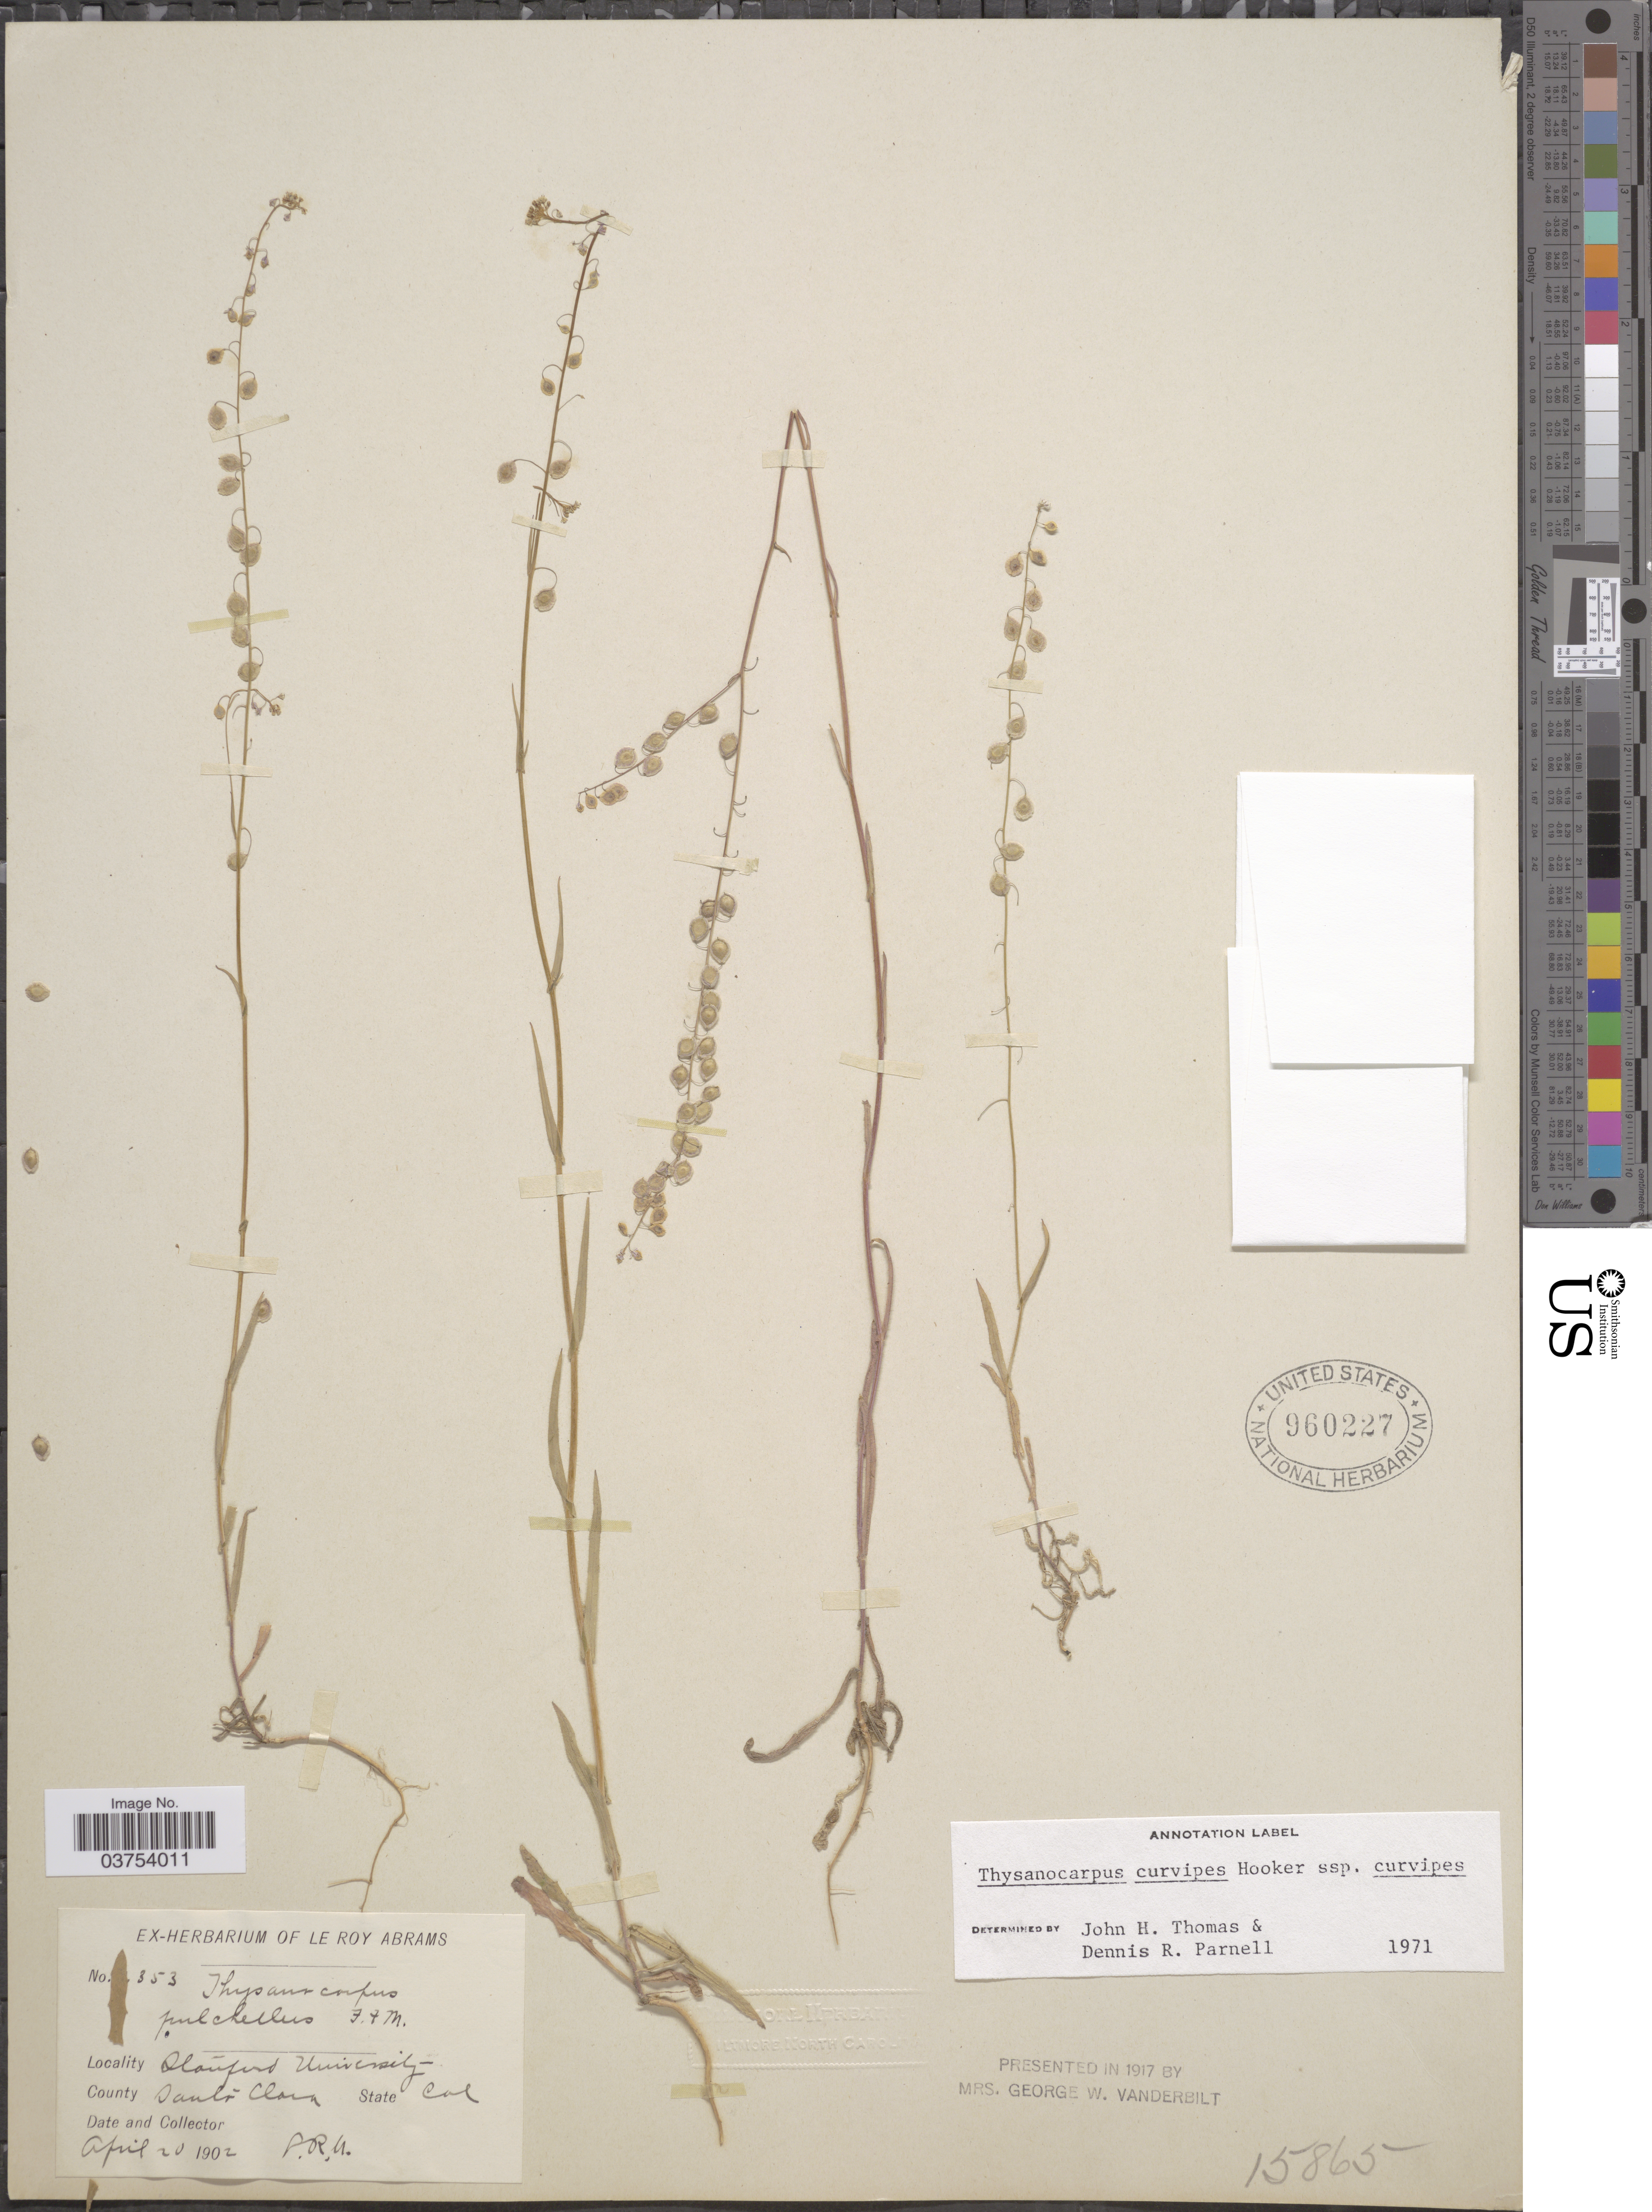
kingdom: Plantae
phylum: Tracheophyta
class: Magnoliopsida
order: Brassicales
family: Brassicaceae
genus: Thysanocarpus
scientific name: Thysanocarpus curvipes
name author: Hook.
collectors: L. Abrams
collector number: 2353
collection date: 1902-04-20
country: United States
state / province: California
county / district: Santa Clara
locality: Stanford University. County Santa Clara.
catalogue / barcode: US 960227